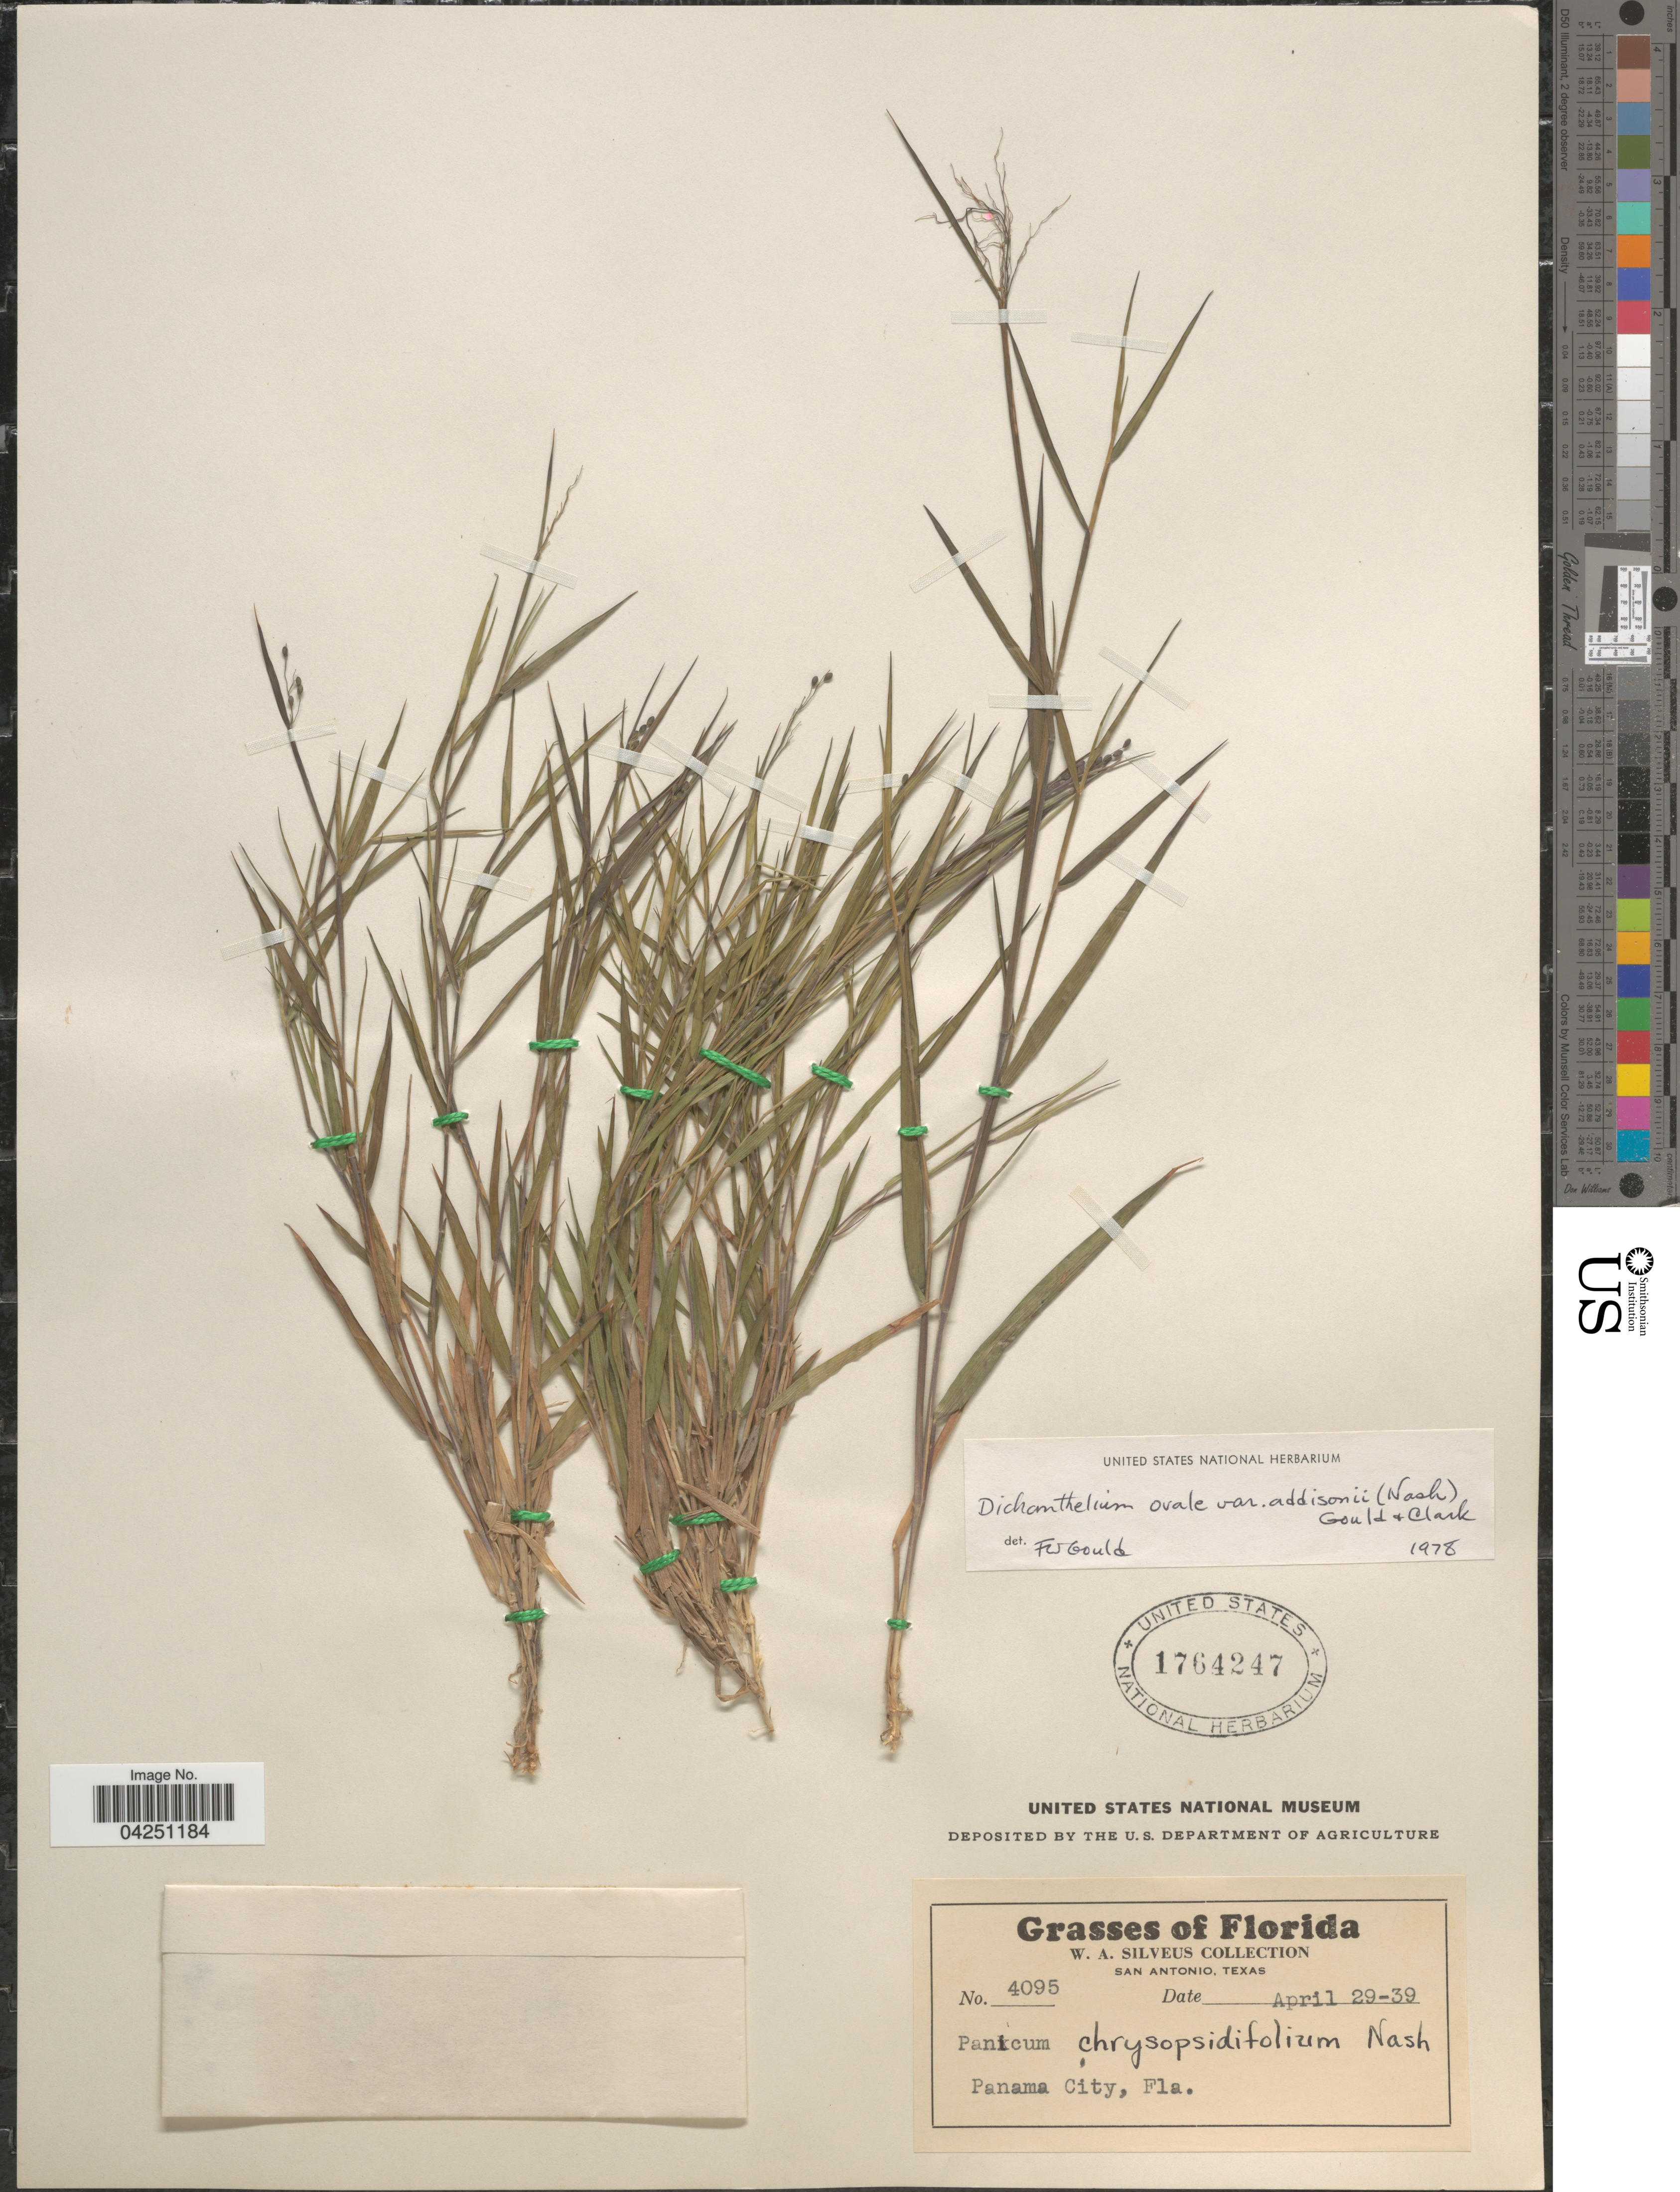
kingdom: Plantae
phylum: Tracheophyta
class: Liliopsida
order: Poales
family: Poaceae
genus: Dichanthelium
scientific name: Dichanthelium acuminatum var. acuminatum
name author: (Sw.) Gould & C.A. Clark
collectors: W. Silveus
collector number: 4095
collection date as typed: Transcribed d/m/y: 29/4/39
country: United States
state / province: Florida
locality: Panama City.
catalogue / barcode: US 1764247